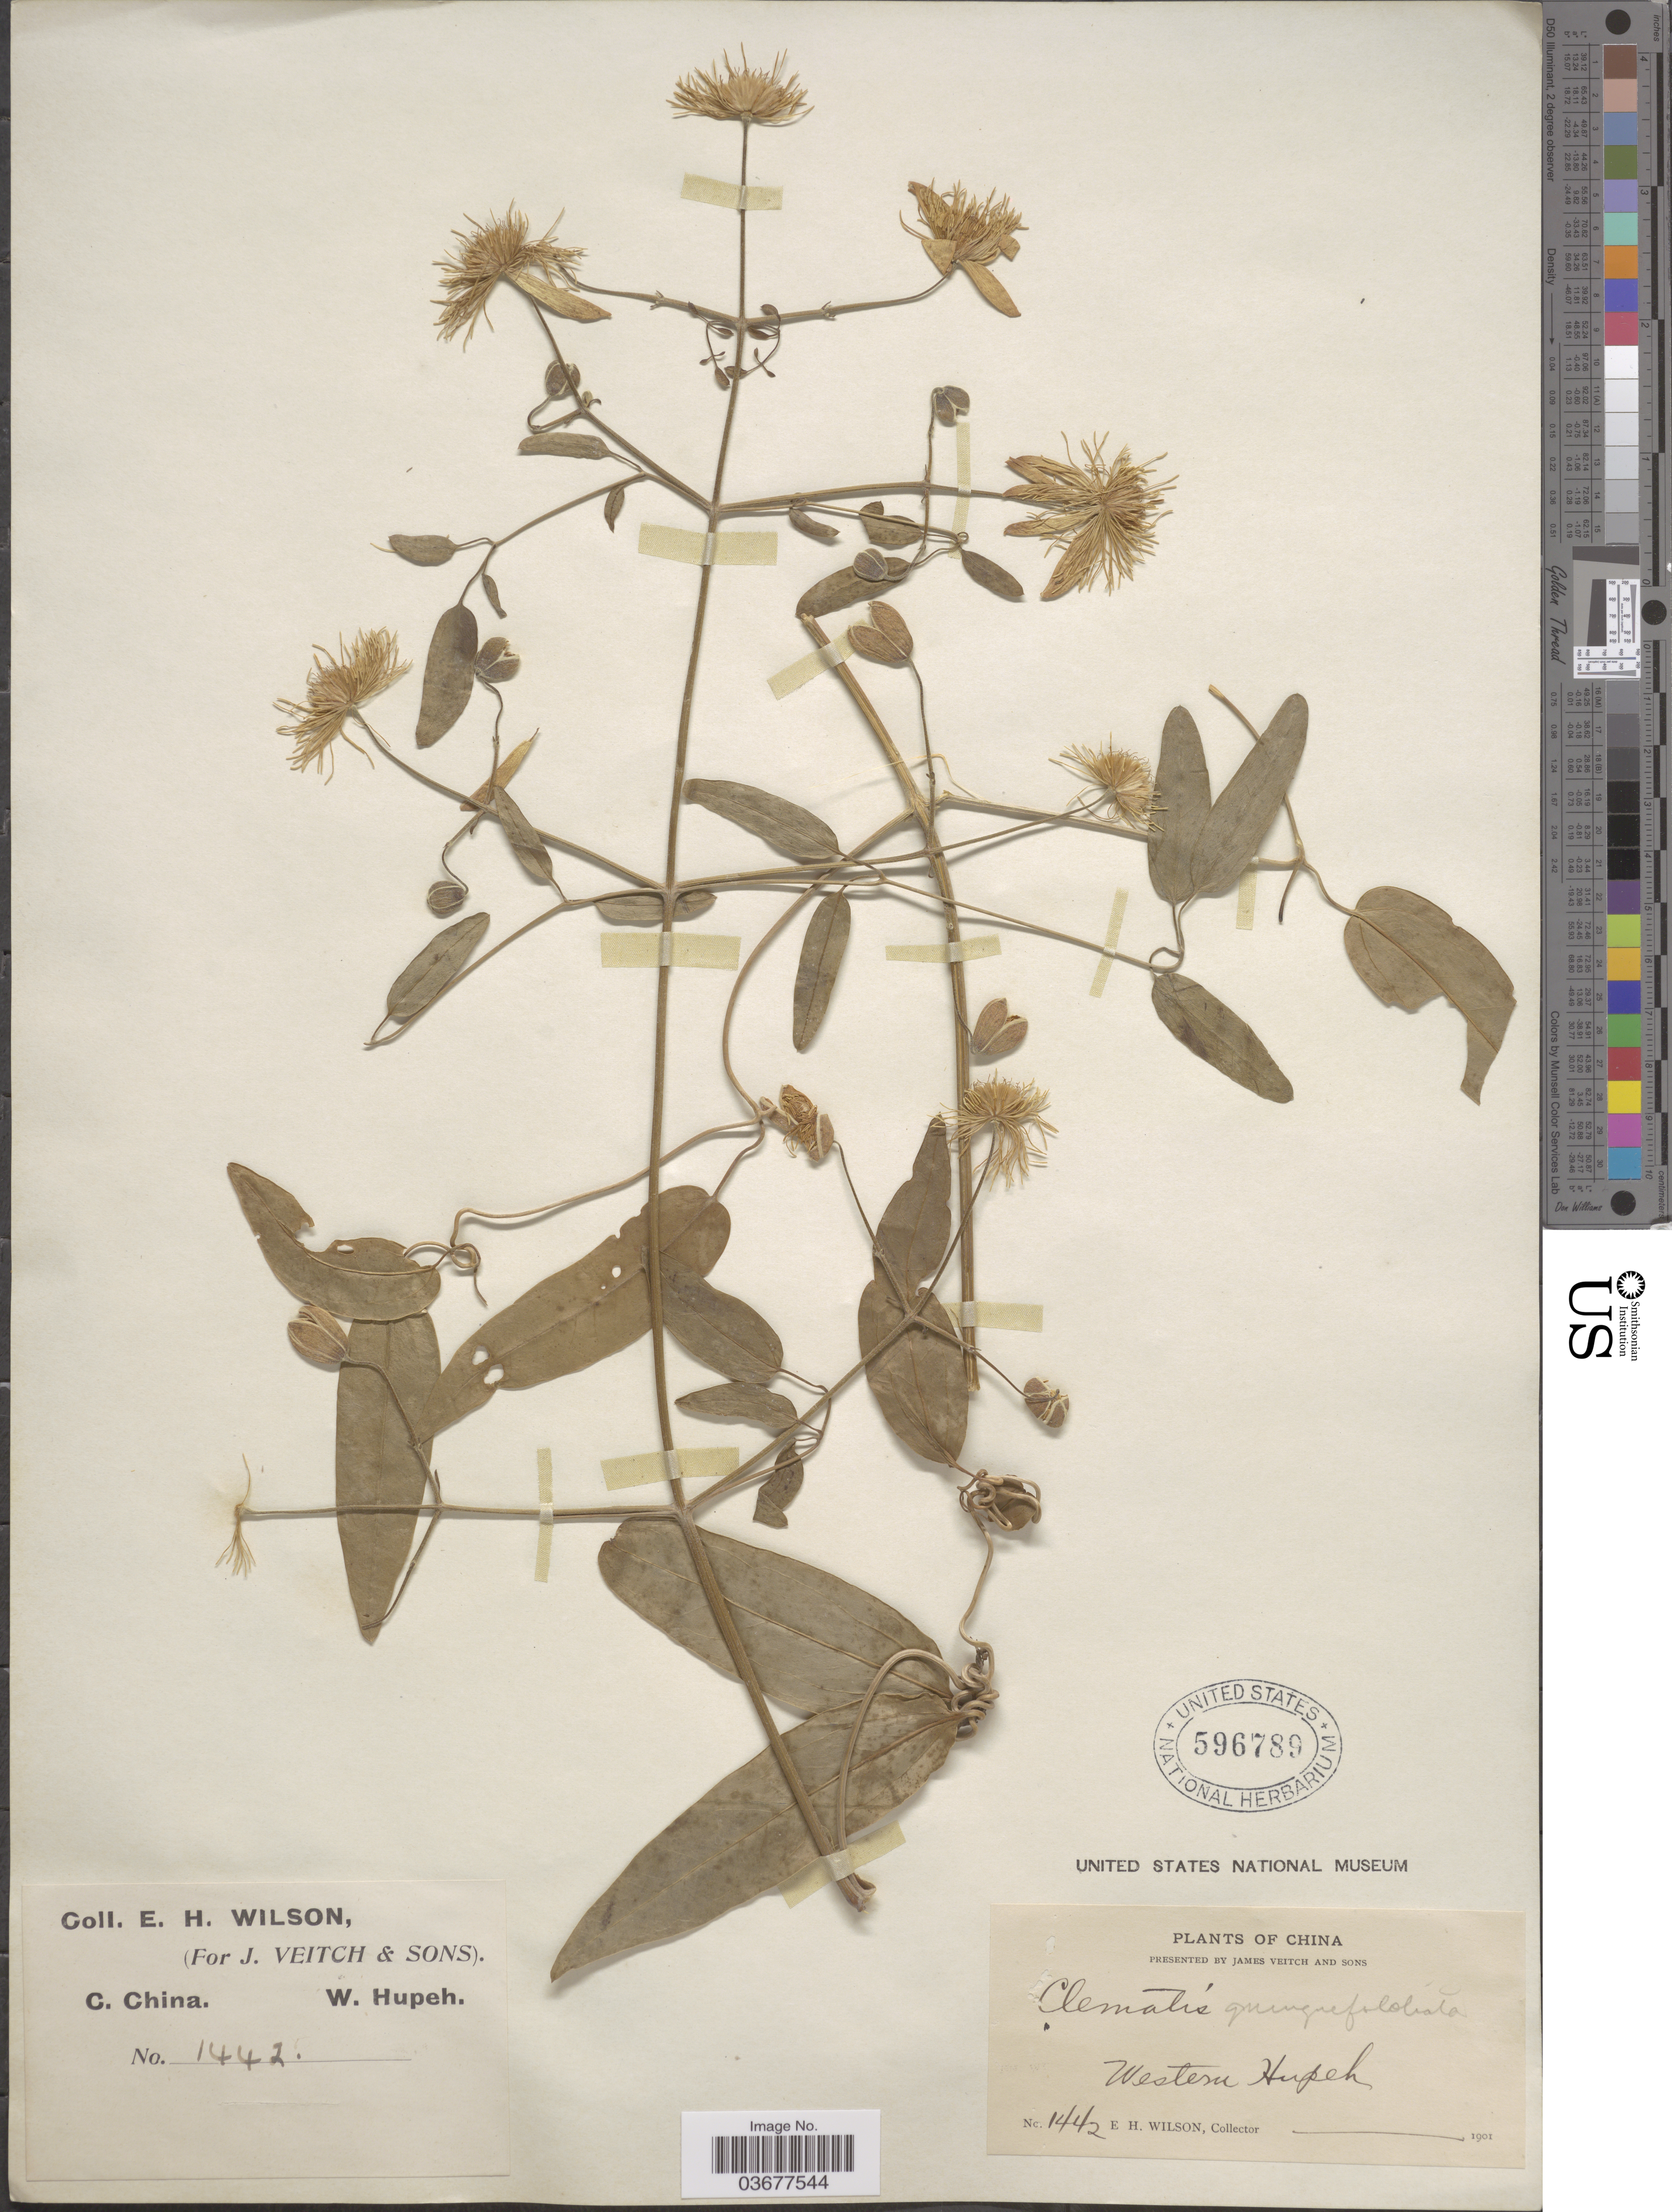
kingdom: Plantae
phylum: Tracheophyta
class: Magnoliopsida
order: Ranunculales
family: Ranunculaceae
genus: Clematis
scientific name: Clematis quinquefoliolata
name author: Hutch.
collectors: E. Wilson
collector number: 1442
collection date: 1901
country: China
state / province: Hubei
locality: C. China, Western Hupeh.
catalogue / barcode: US 596789